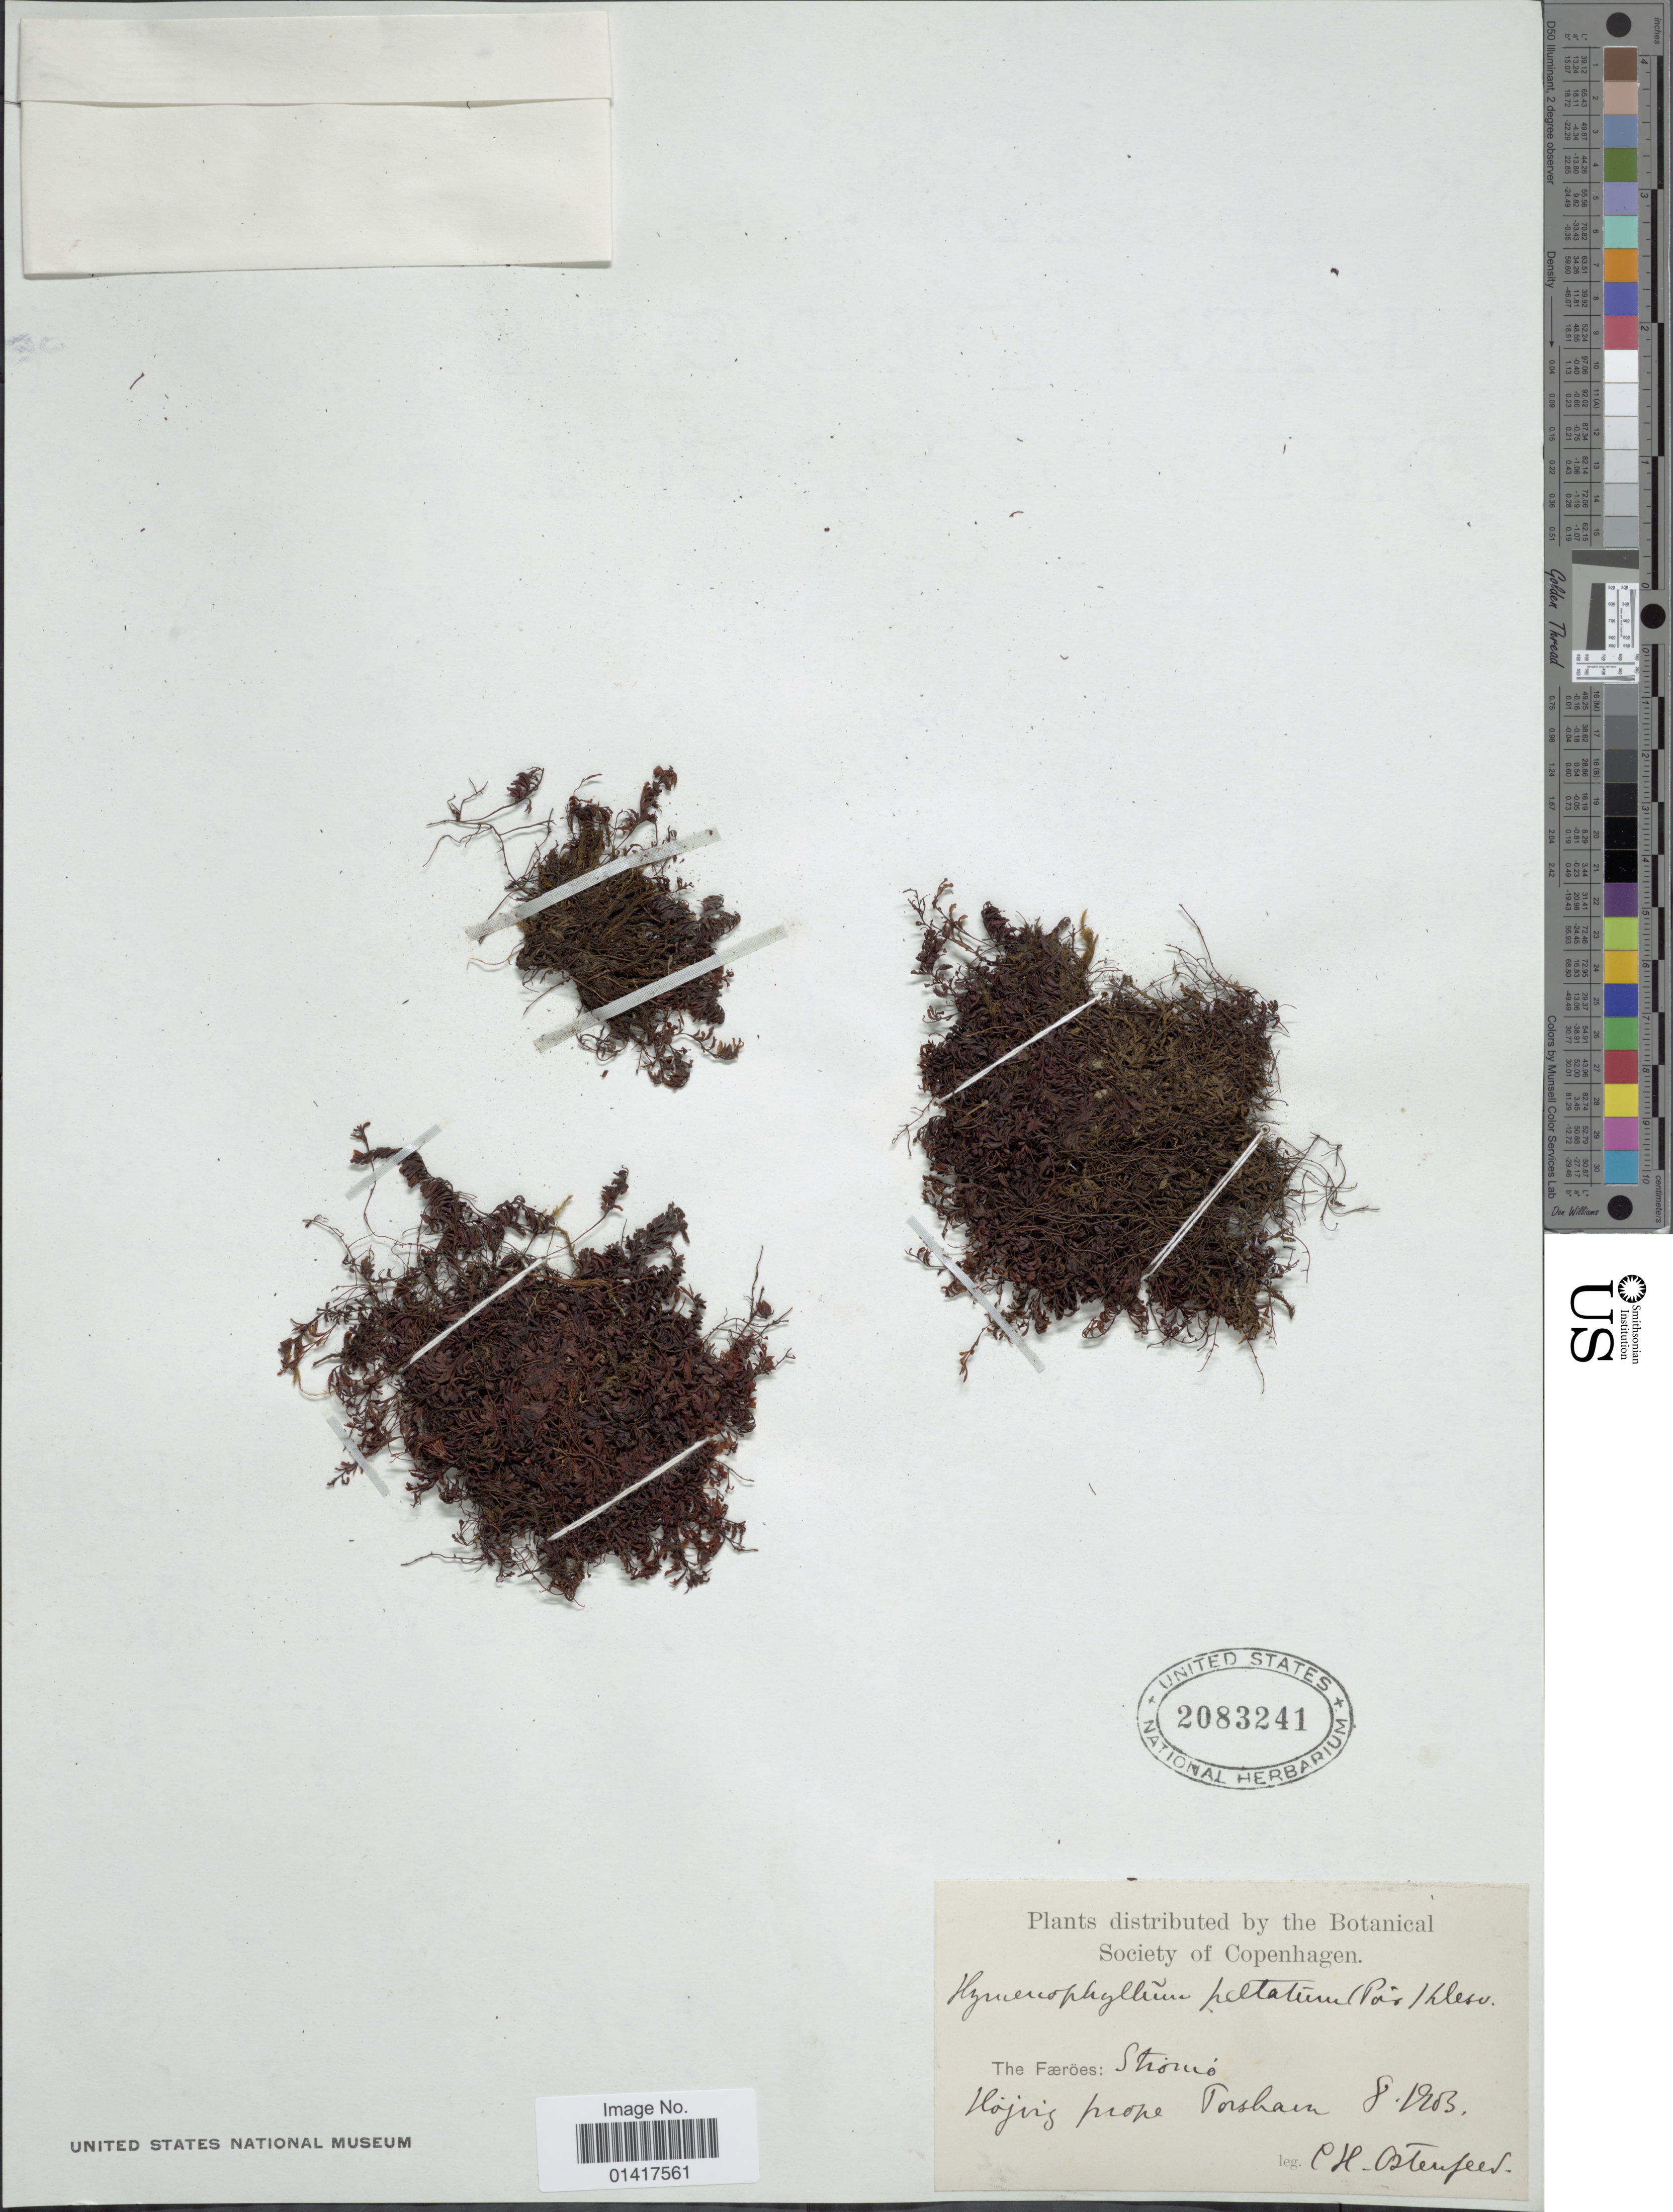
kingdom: Plantae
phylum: Tracheophyta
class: Polypodiopsida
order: Hymenophyllales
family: Hymenophyllaceae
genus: Hymenophyllum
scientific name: Hymenophyllum peltatum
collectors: C. Ostenfeld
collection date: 1903-08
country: Faroe Islands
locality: The Færöes: Stromo. Hojvig prope Torshwan [interpreted]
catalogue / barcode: US 2083241